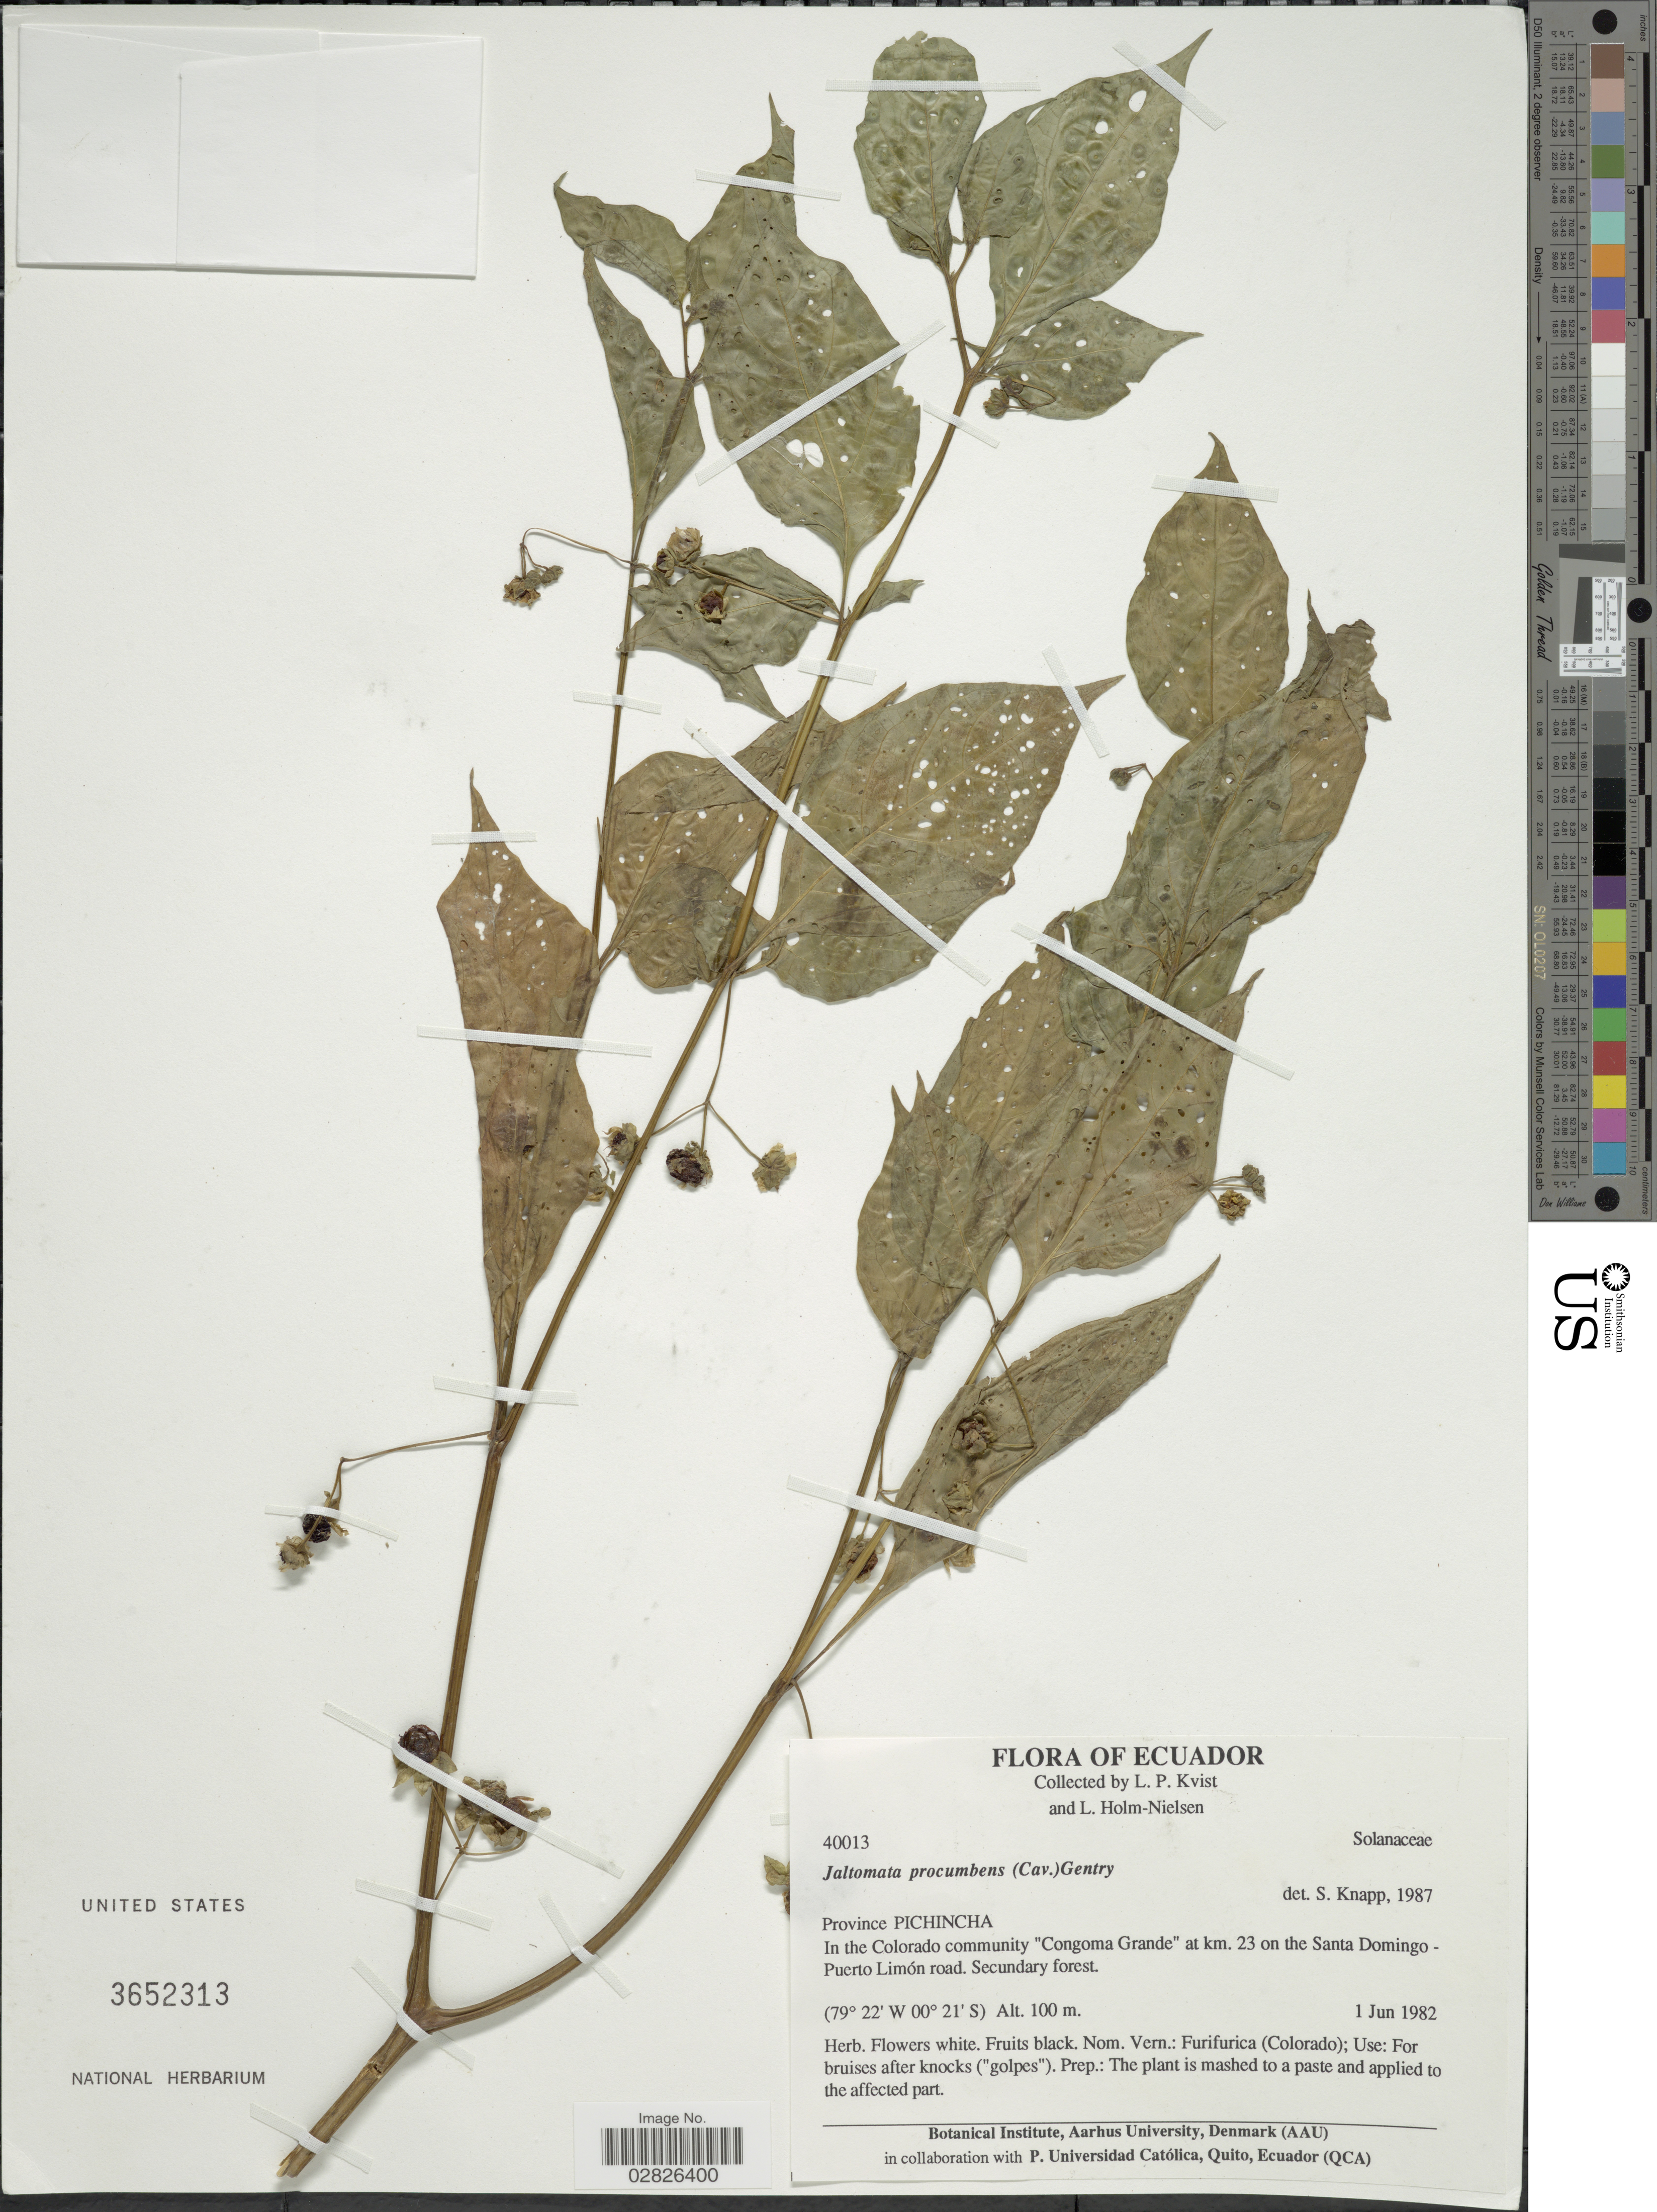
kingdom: Plantae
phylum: Tracheophyta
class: Magnoliopsida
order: Solanales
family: Solanaceae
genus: Jaltomata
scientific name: Jaltomata procumbens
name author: (Cav.) J.L. Gentry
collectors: L. P. Kvist & L. Holm-Nielsen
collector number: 40013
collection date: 1982-06-01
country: Ecuador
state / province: Pichincha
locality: Province Pichincha. In the Colorado community "Congoma Grande" at km. 23 on the Santa Domingo - Puerto Limón road.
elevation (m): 100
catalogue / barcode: US 3652313